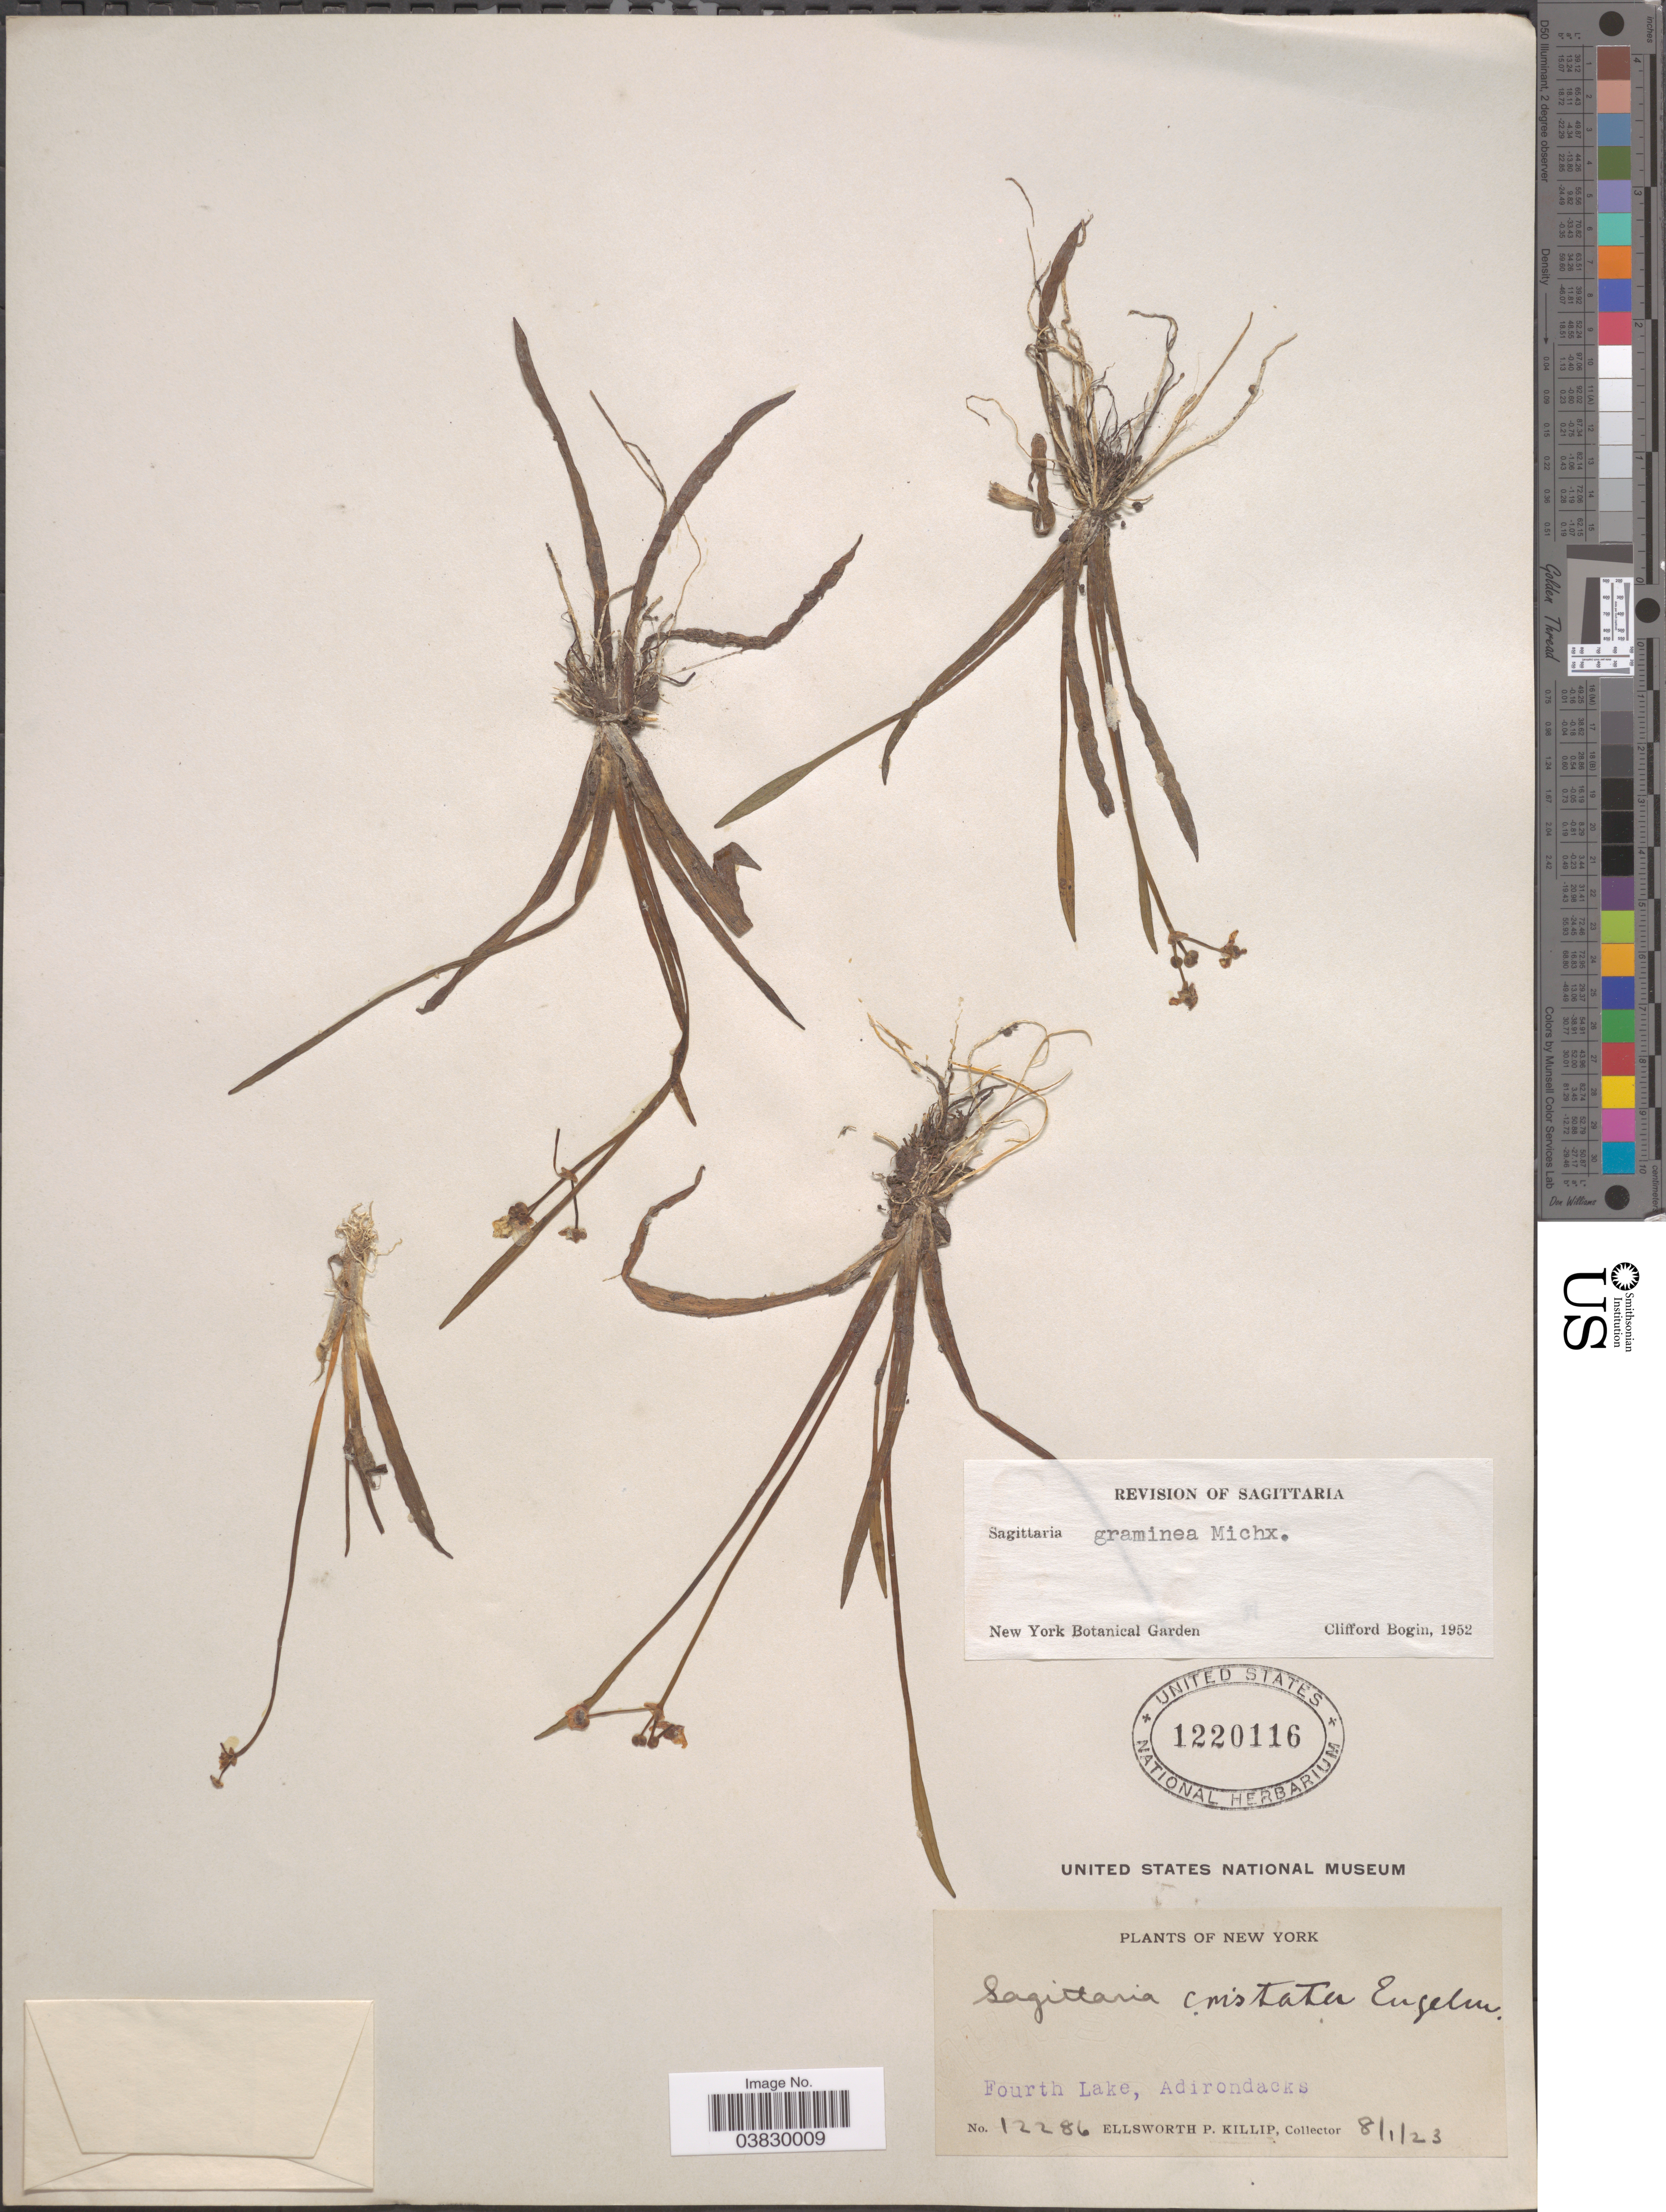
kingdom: Plantae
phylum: Tracheophyta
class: Liliopsida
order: Alismatales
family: Alismataceae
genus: Sagittaria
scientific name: Sagittaria graminea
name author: Michx.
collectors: E. P. Killip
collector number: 12286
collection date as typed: Transcribed d/m/y: 1/8/23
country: United States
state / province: New York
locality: Fourth Lake, Adirondacks.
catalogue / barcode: US 1220116